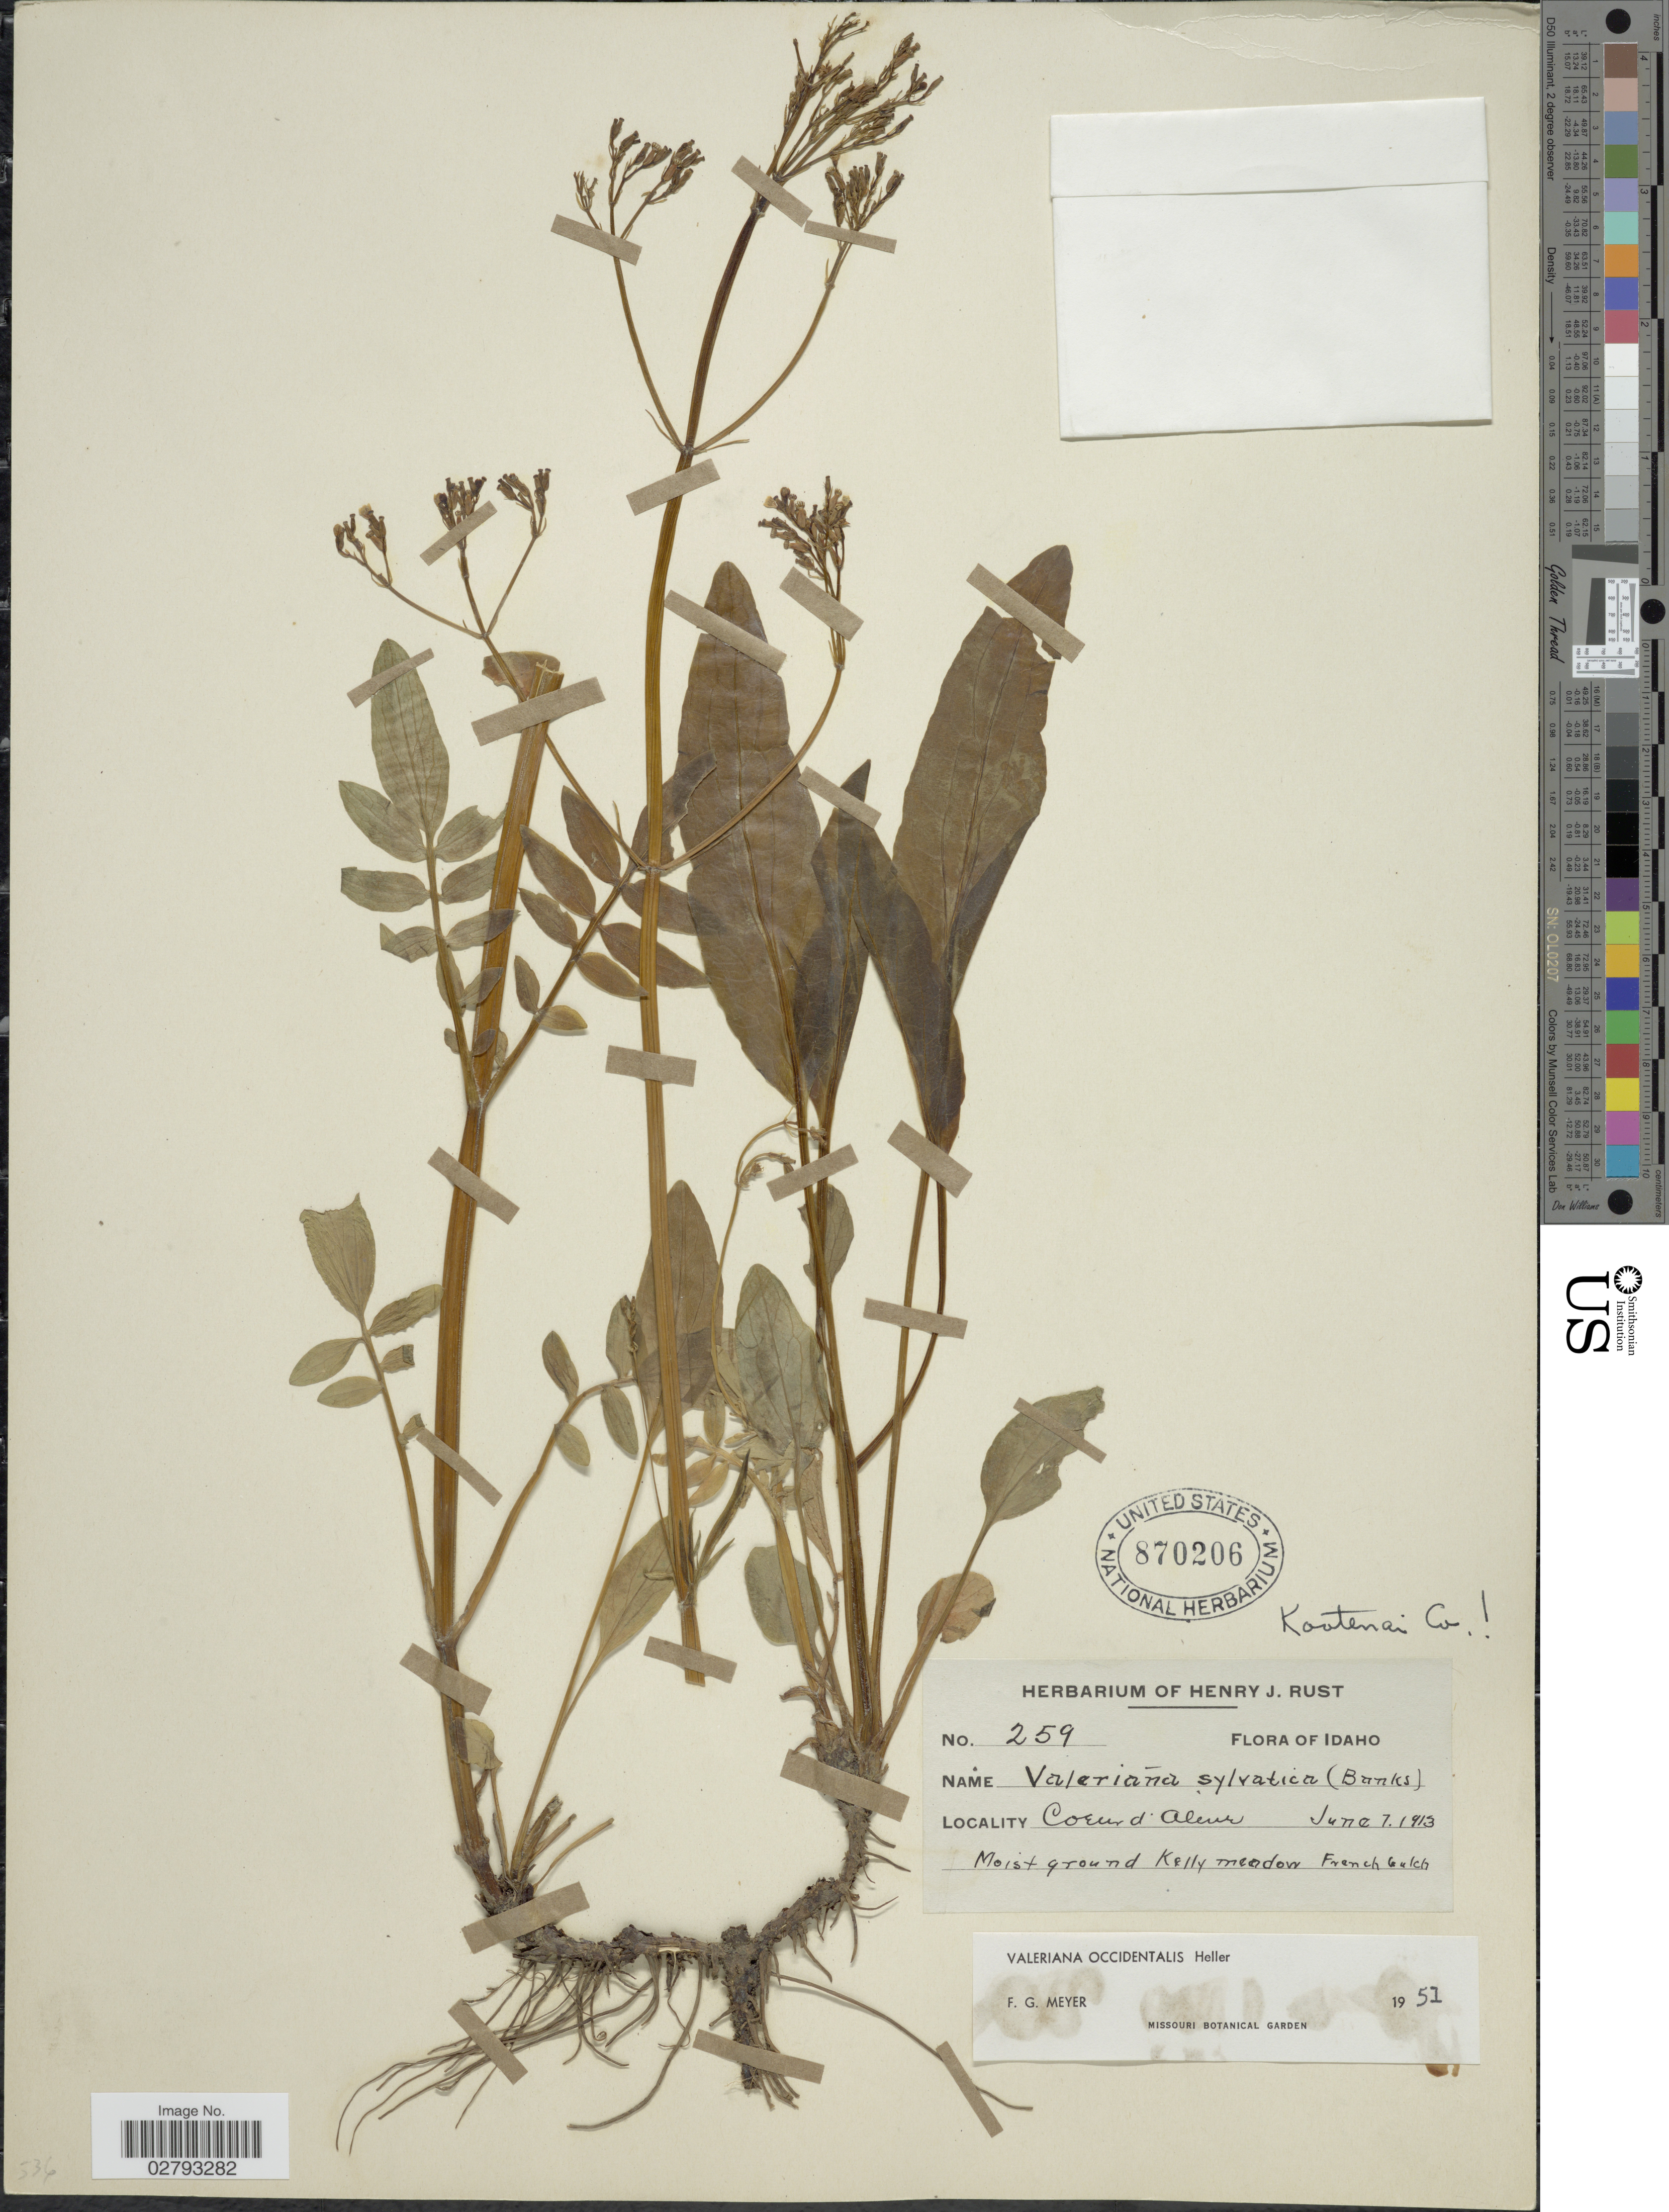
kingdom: Plantae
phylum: Tracheophyta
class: Magnoliopsida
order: Dipsacales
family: Caprifoliaceae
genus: Valeriana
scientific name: Valeriana occidentalis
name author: A. Heller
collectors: ex herb. Henry J. Rust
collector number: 259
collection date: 1913-06-07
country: United States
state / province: Idaho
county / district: Kootenai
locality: Coeur d' Alene, Moist ground Kelly meadow French Gulch, Kootenai Co.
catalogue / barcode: US 870206